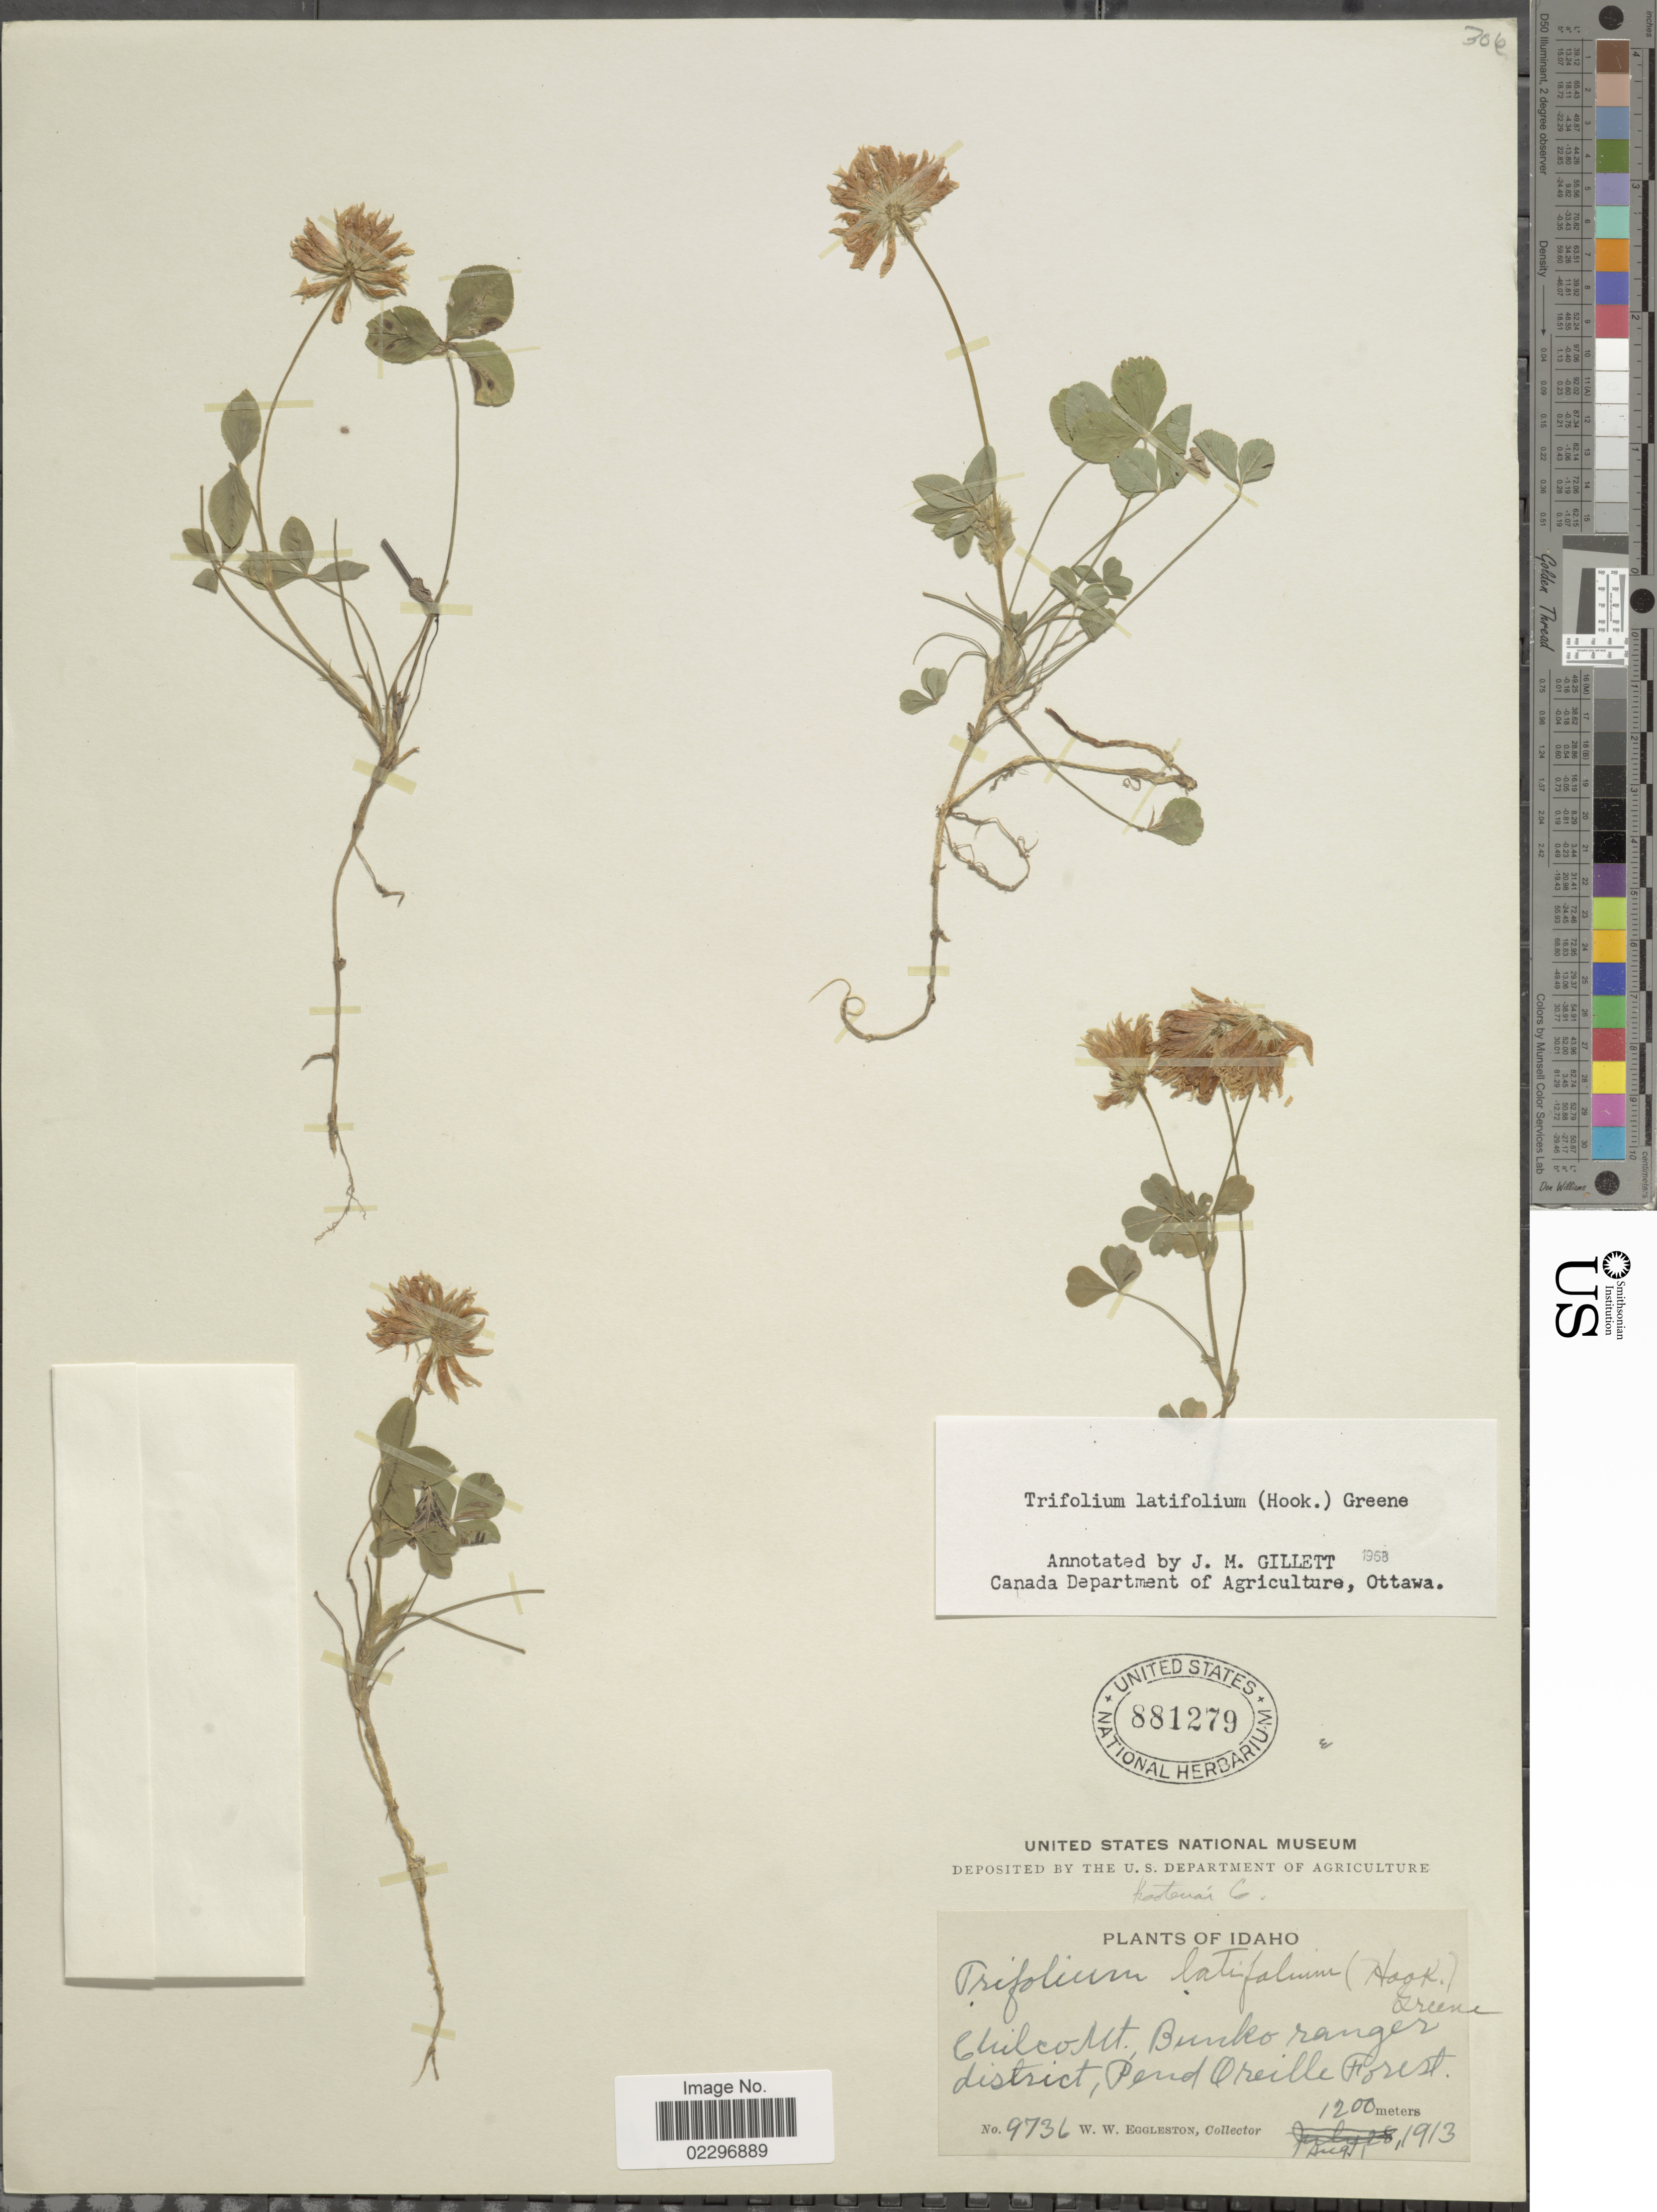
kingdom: Plantae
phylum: Tracheophyta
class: Magnoliopsida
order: Fabales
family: Fabaceae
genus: Trifolium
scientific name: Trifolium latifolium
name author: (Hook.) Greene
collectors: W. W. Eggleston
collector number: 9736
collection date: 1913-08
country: United States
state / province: Idaho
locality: Chilco Mt., Bunko ranger district, Pend Oreille Forest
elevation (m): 1200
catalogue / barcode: US 881279